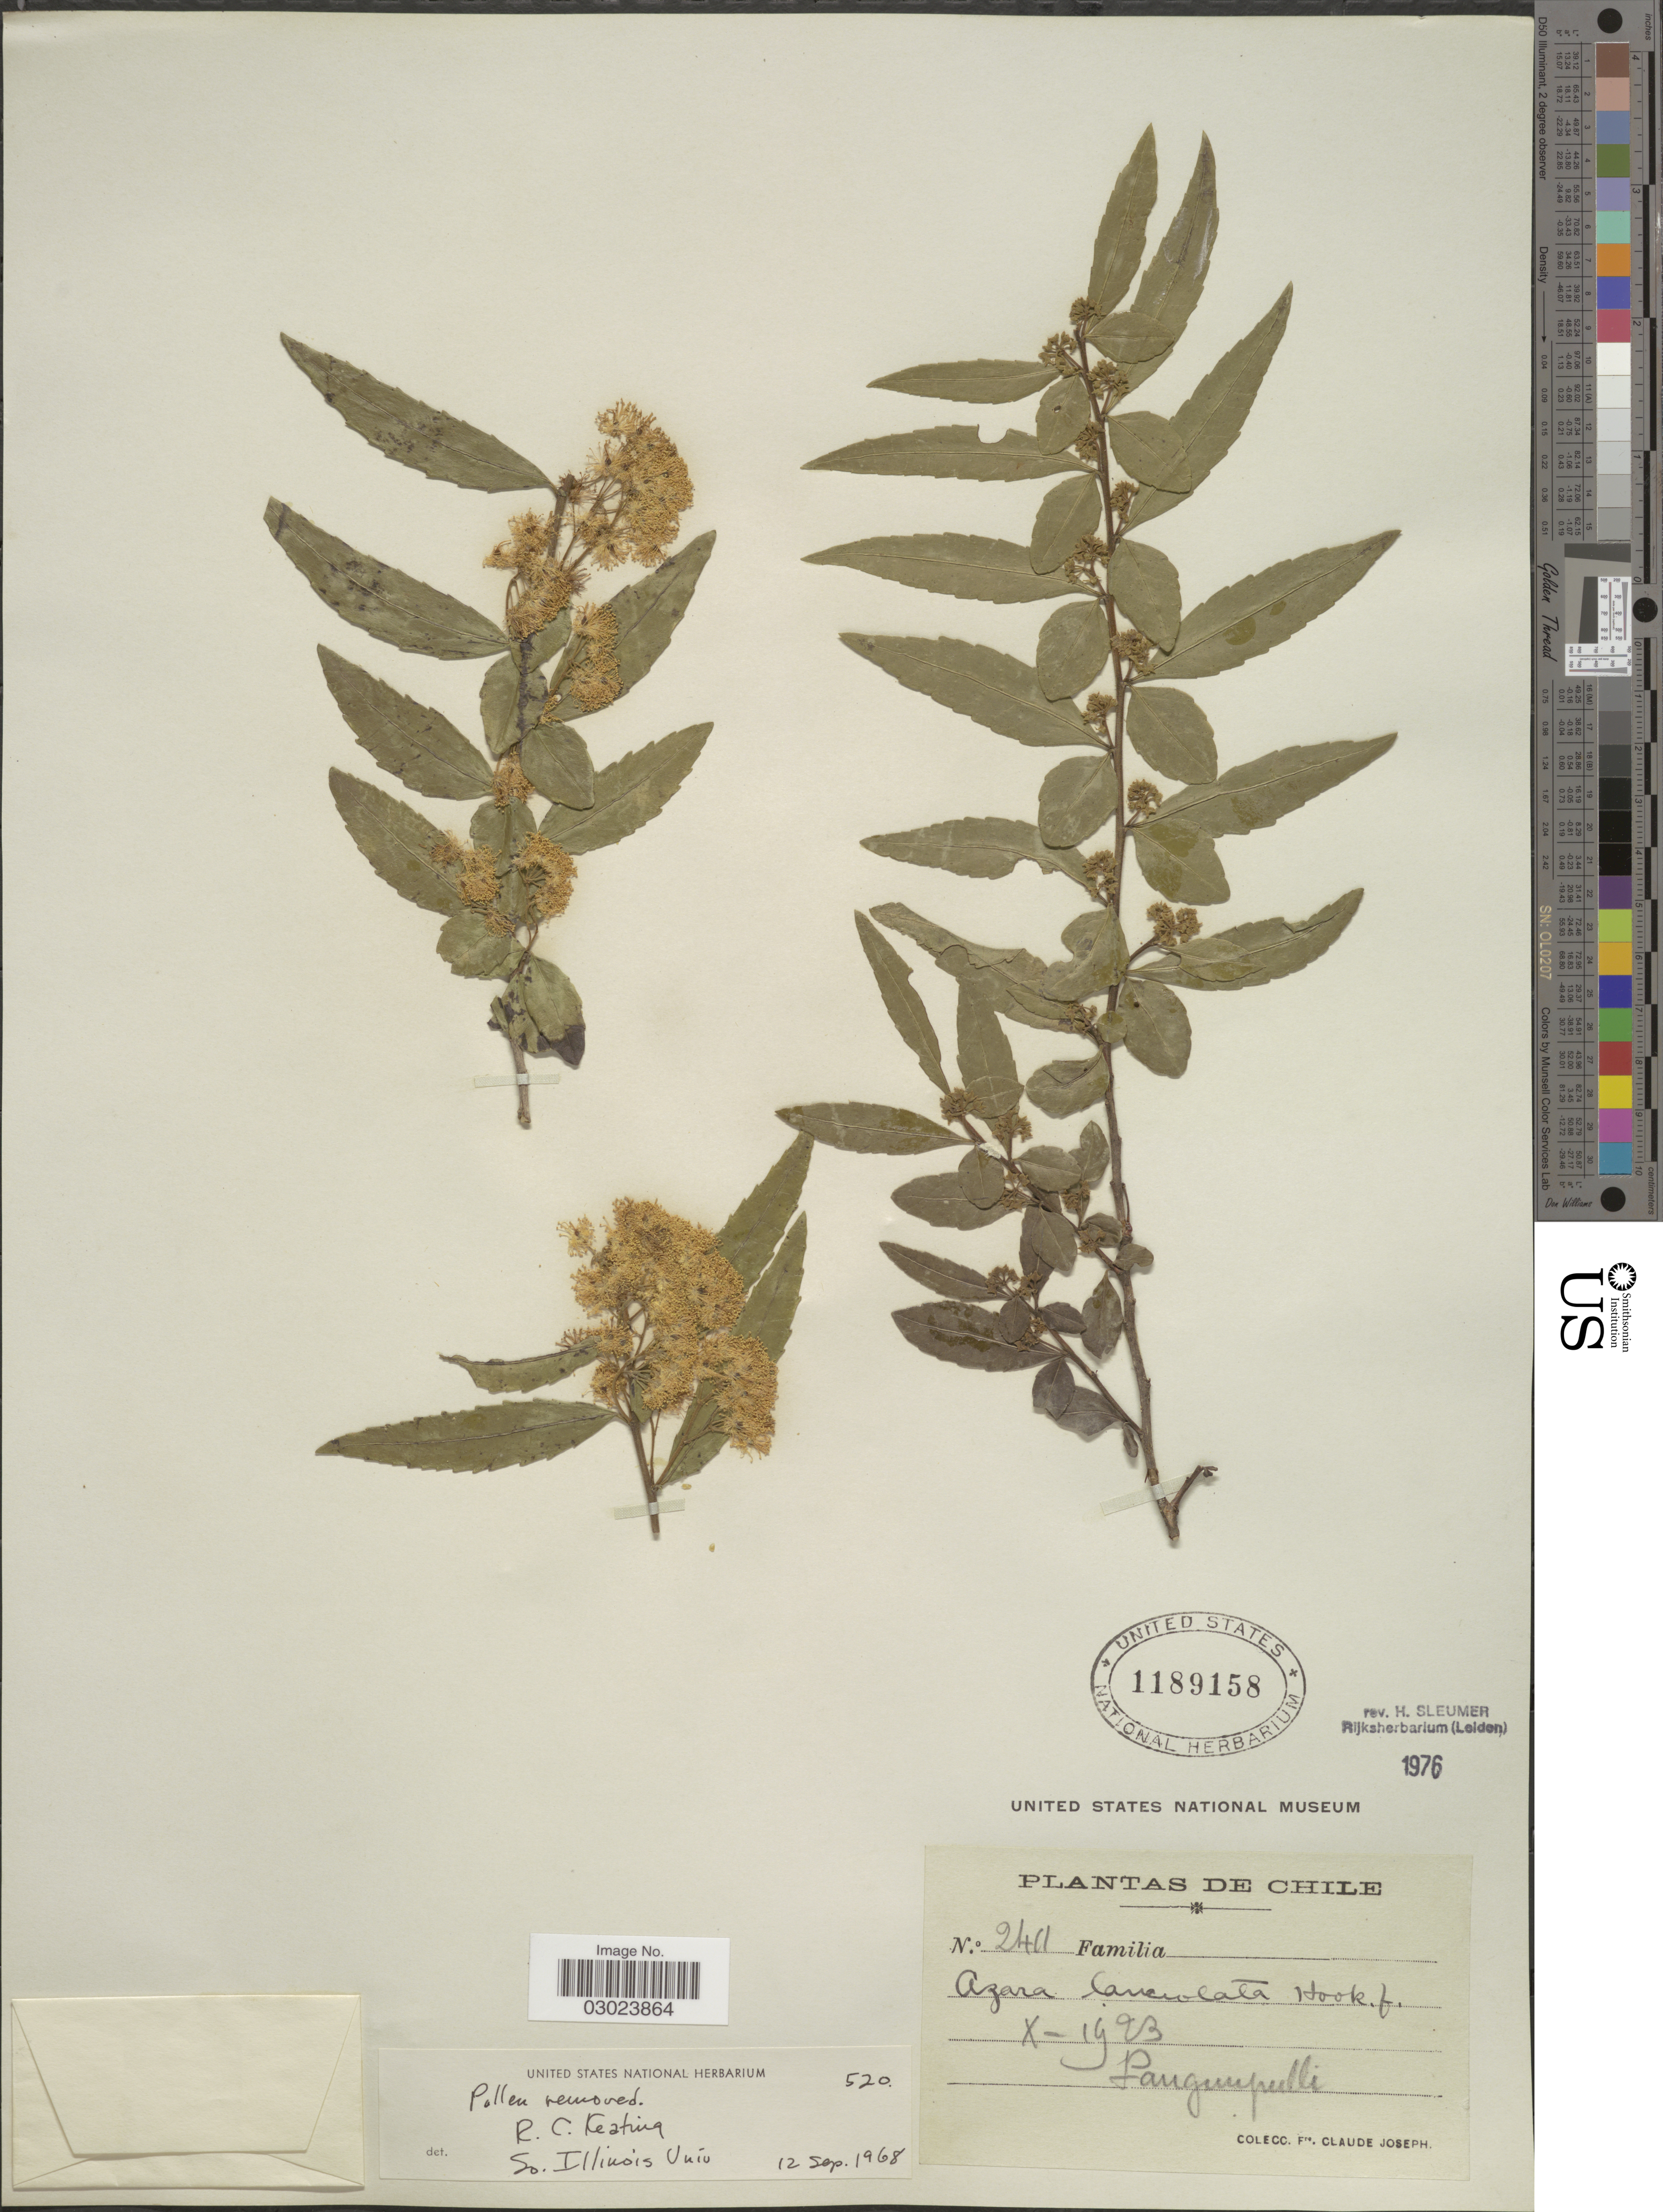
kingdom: Plantae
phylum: Tracheophyta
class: Magnoliopsida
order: Malpighiales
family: Salicaceae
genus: Azara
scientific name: Azara lanceolata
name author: Hook. f.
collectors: Bro. Claude-Joseph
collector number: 2411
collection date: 1923-10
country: Chile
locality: Panguipulli.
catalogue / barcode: US 1189158